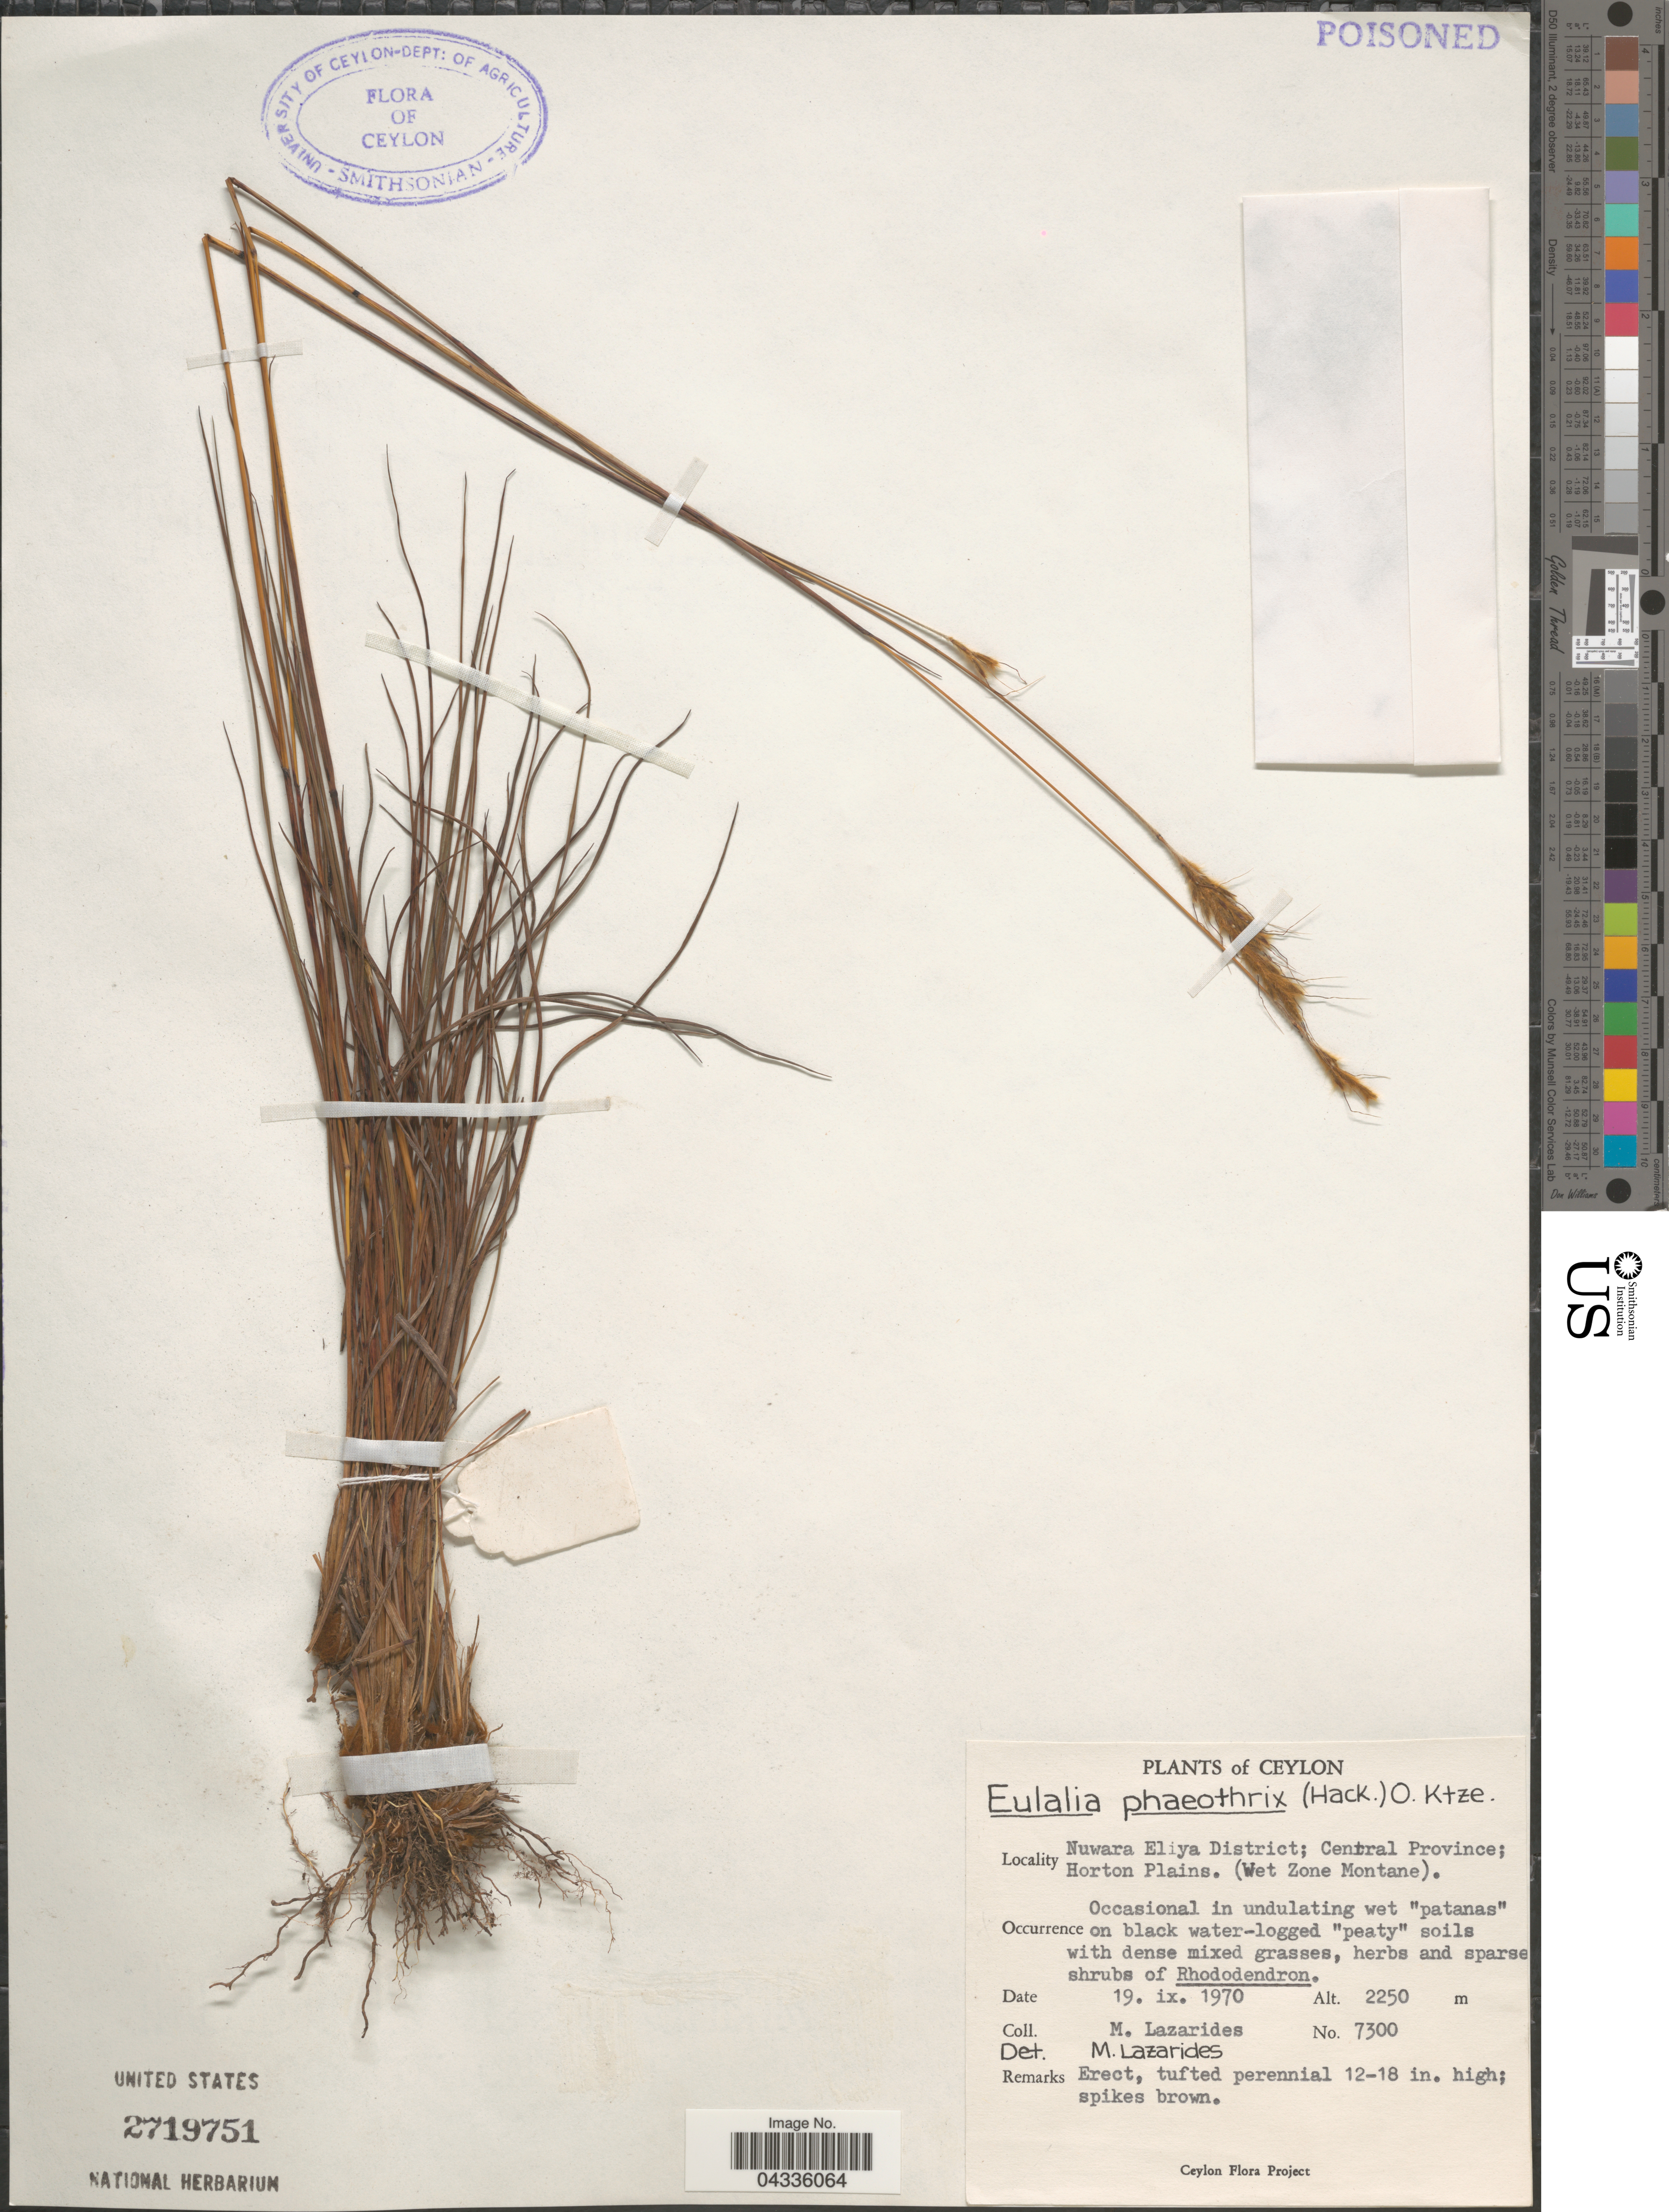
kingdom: Plantae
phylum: Tracheophyta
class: Liliopsida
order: Poales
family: Poaceae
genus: Eulalia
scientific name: Eulalia phaeothrix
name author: (Hack.) Kuntze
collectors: M. Lazarides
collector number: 7300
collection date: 1970-09-19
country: Sri Lanka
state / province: Central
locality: Ceylon. Nuwara Eliya District: Horton Plains. (Wet Zone Montane).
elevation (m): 2250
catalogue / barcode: US 2719751